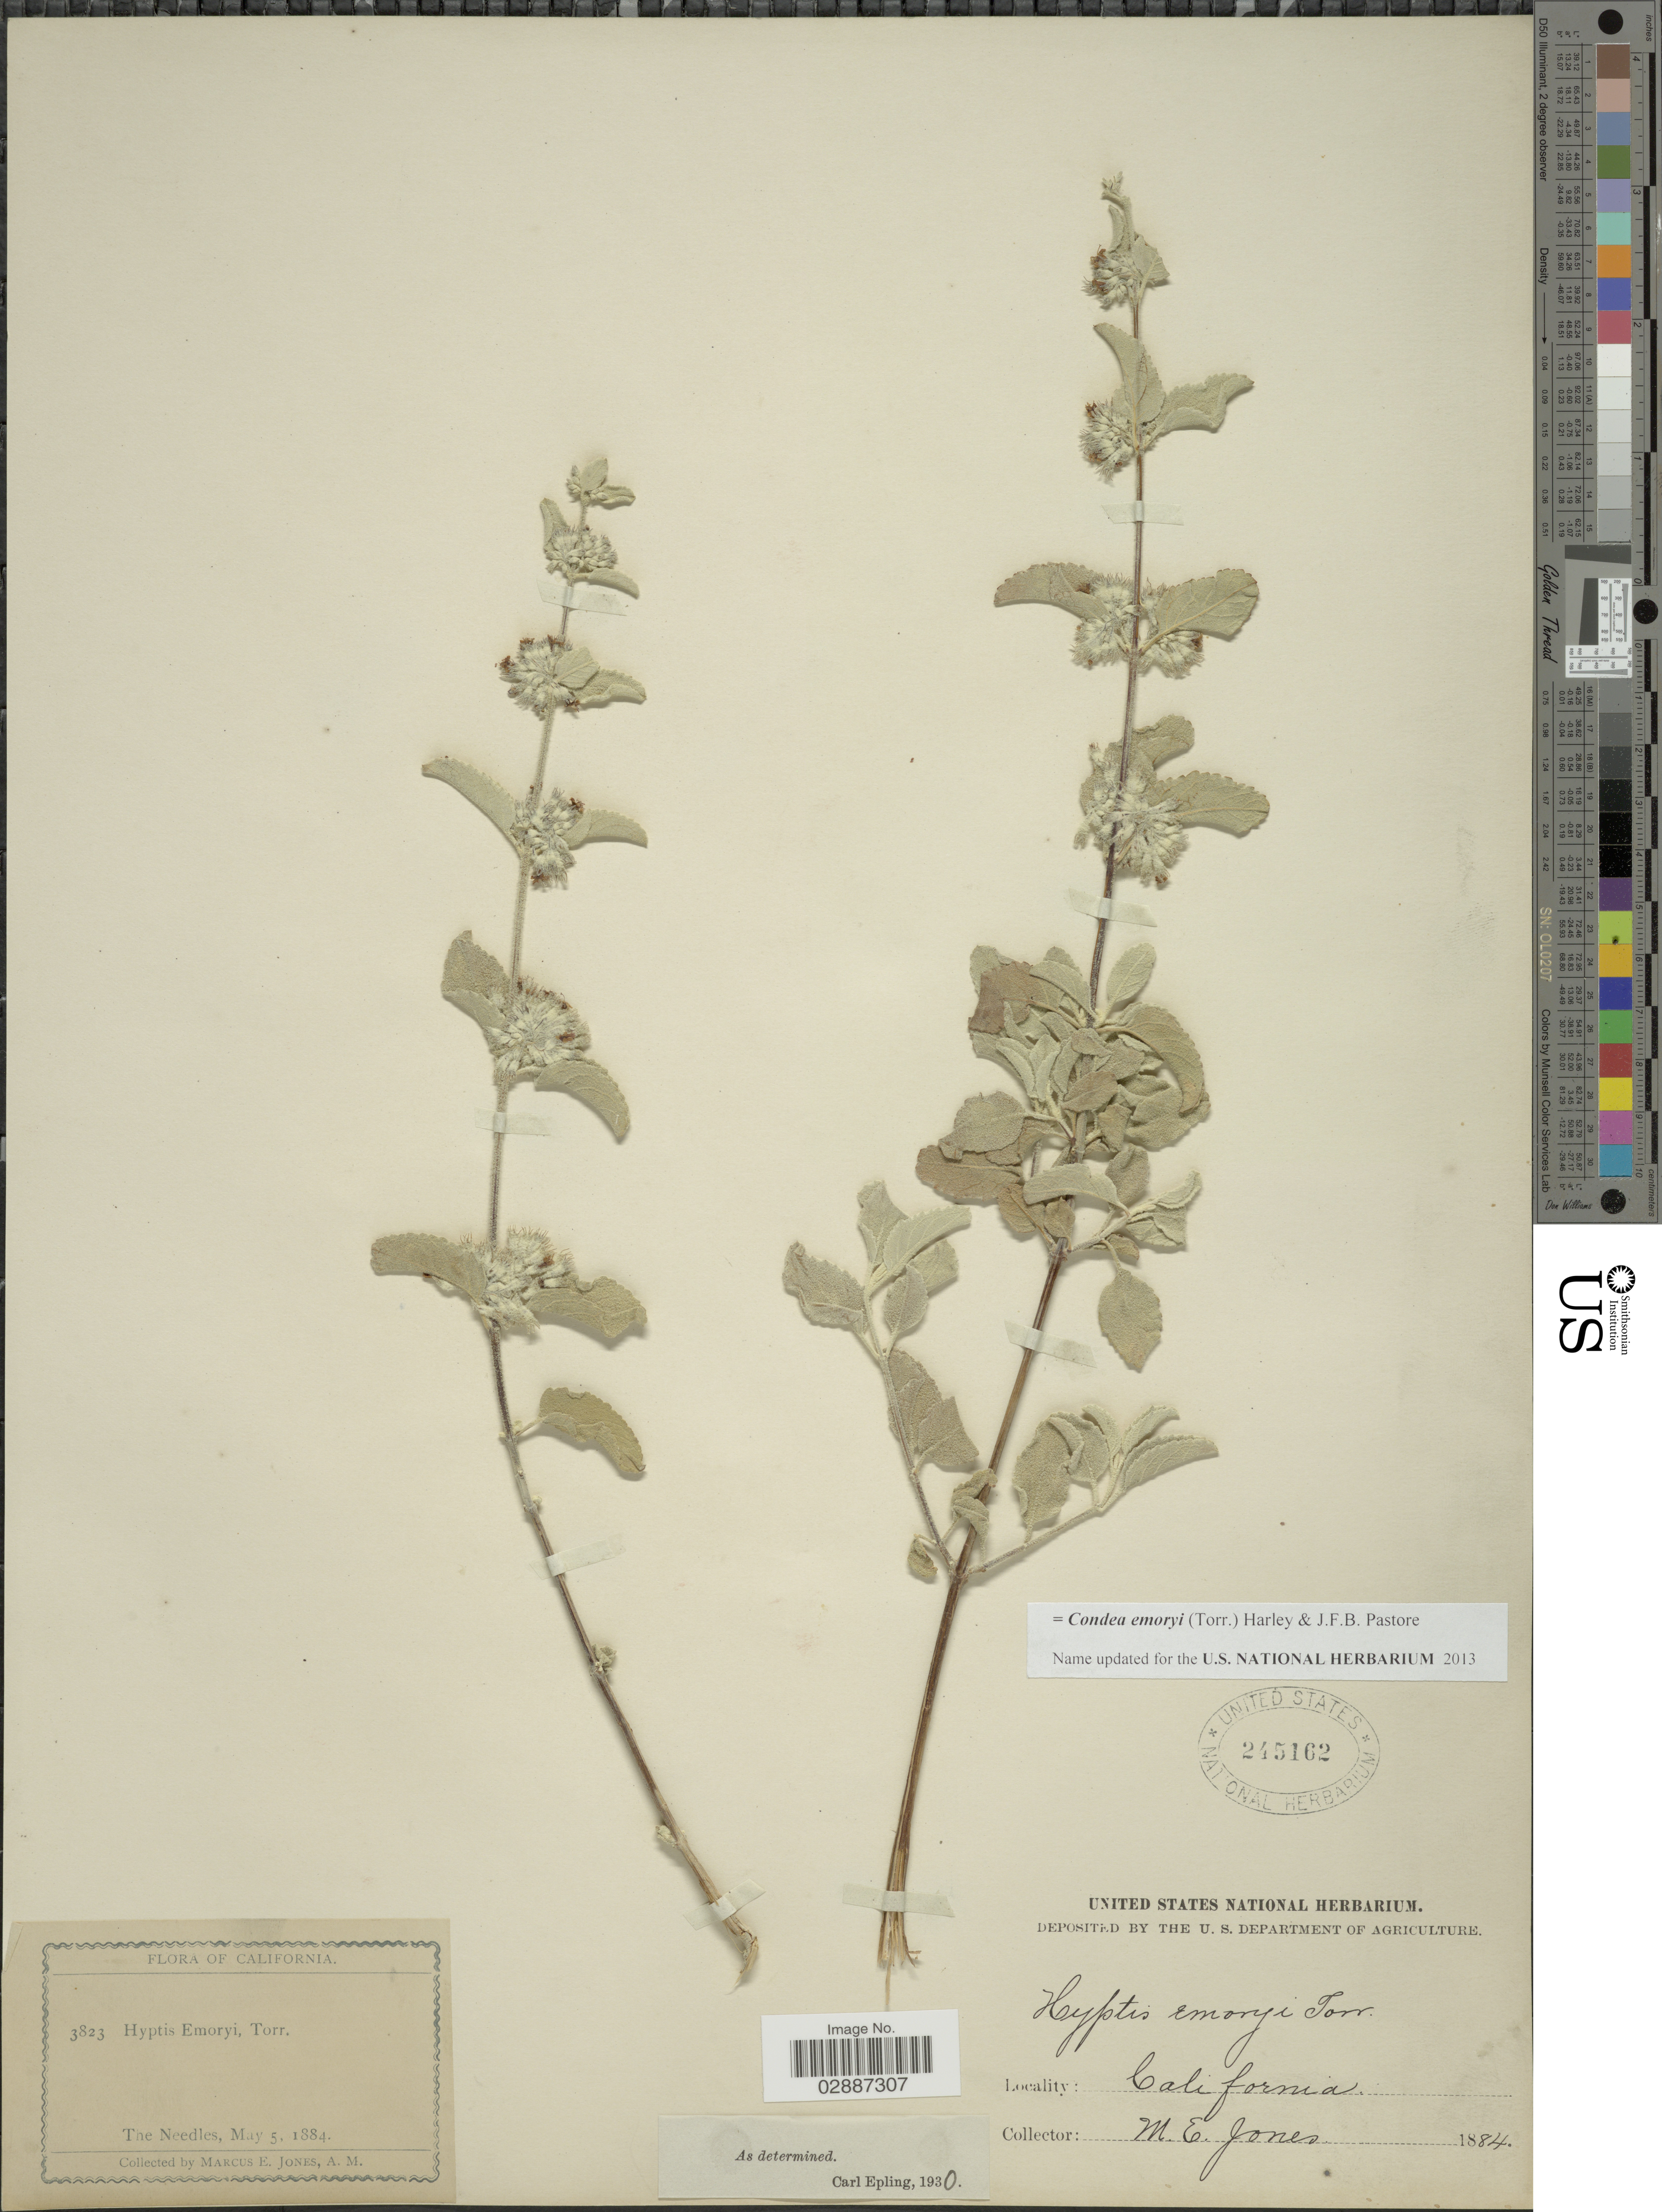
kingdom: Plantae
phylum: Tracheophyta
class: Magnoliopsida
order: Lamiales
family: Lamiaceae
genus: Condea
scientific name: Condea emoryi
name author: (Torr.) Harley & J.F.B. Pastore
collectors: M. E. Jones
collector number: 3823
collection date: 1884-05-05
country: United States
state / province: California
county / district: San Bernardino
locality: The Needles.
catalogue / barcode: US 245162